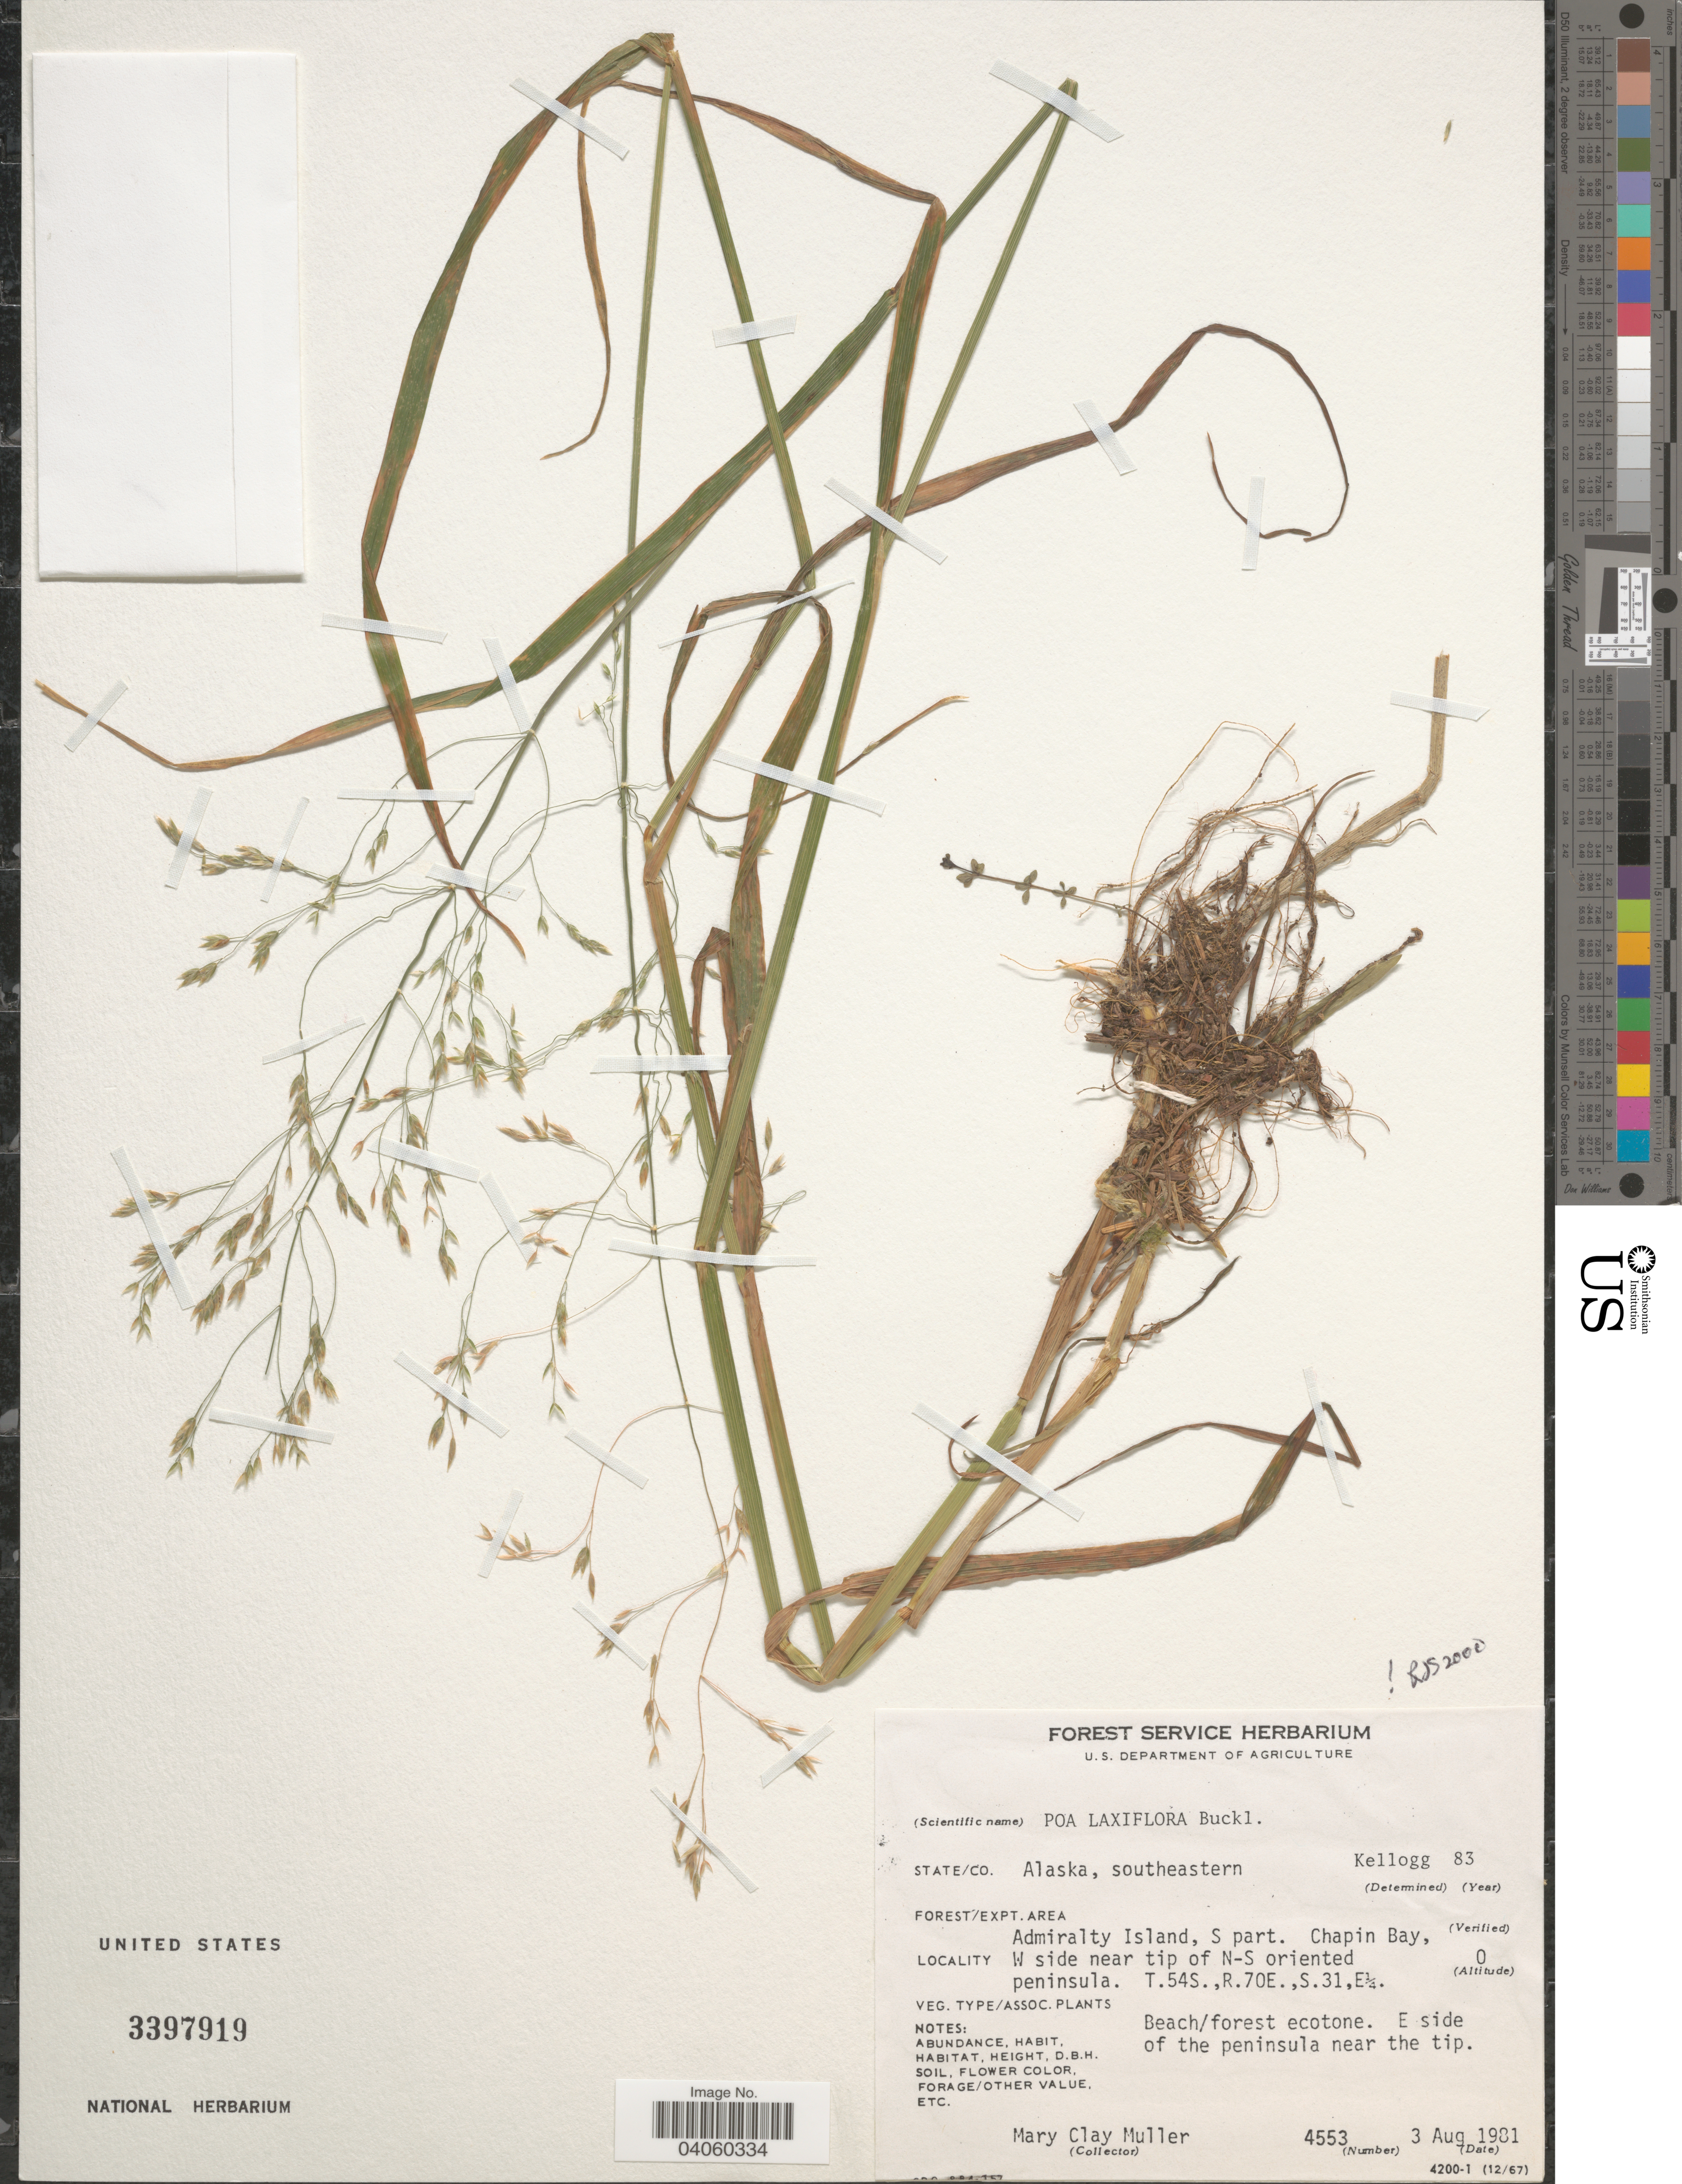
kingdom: Plantae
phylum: Tracheophyta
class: Liliopsida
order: Poales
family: Poaceae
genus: Poa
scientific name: Poa laxiflora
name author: Buckley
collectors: M.C. Muller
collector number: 4553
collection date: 1981-08-03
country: United States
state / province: Alaska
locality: Southeastern. Kellogg 83 [unsure placement] Forest/Expt. Area Admiralty Island, S part. Chapin Bay, W side near tip of N-S oriented peninsula. T.54S., R.70E., S. 31, E¼. Beach/forest ecotone. E side of the peninsula near the tip.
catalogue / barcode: US 3397919